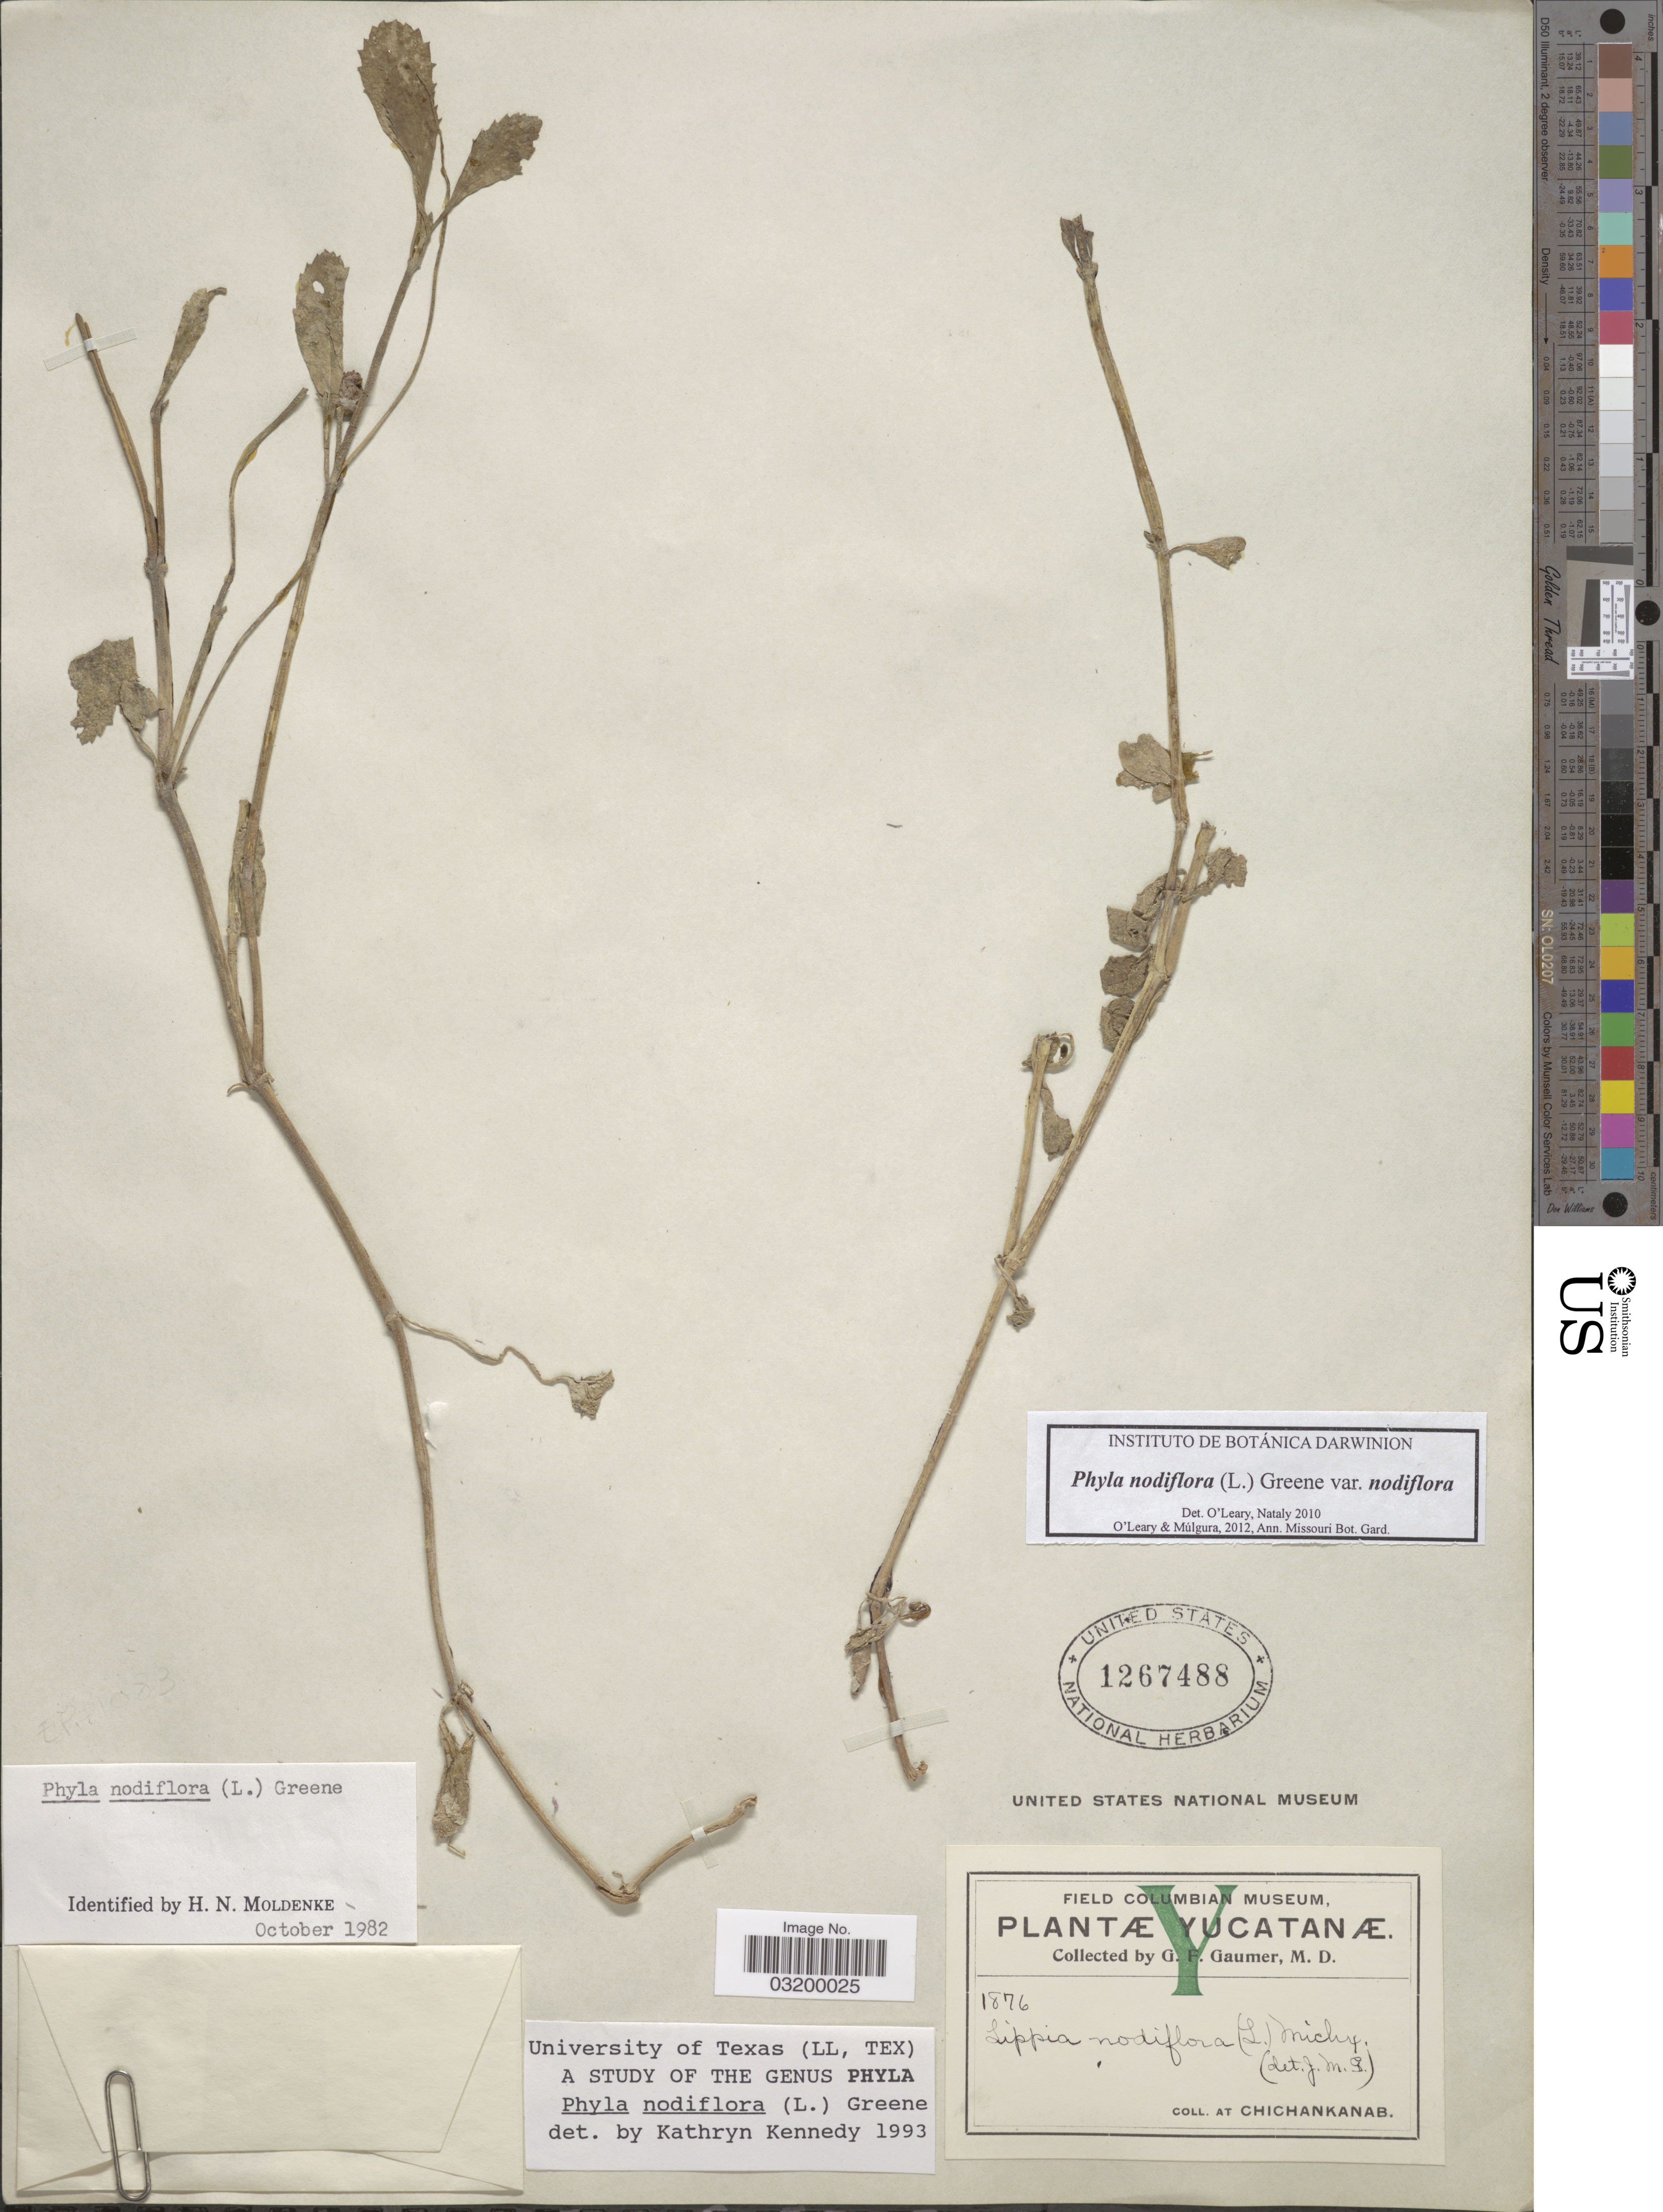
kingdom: Plantae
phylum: Tracheophyta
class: Magnoliopsida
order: Lamiales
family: Verbenaceae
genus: Phyla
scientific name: Phyla nodiflora var. nodiflora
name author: (L.) Greene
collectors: G. F. Gaumer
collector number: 1876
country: Mexico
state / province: Yucatán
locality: At Chichankanab.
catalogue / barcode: US 1267488